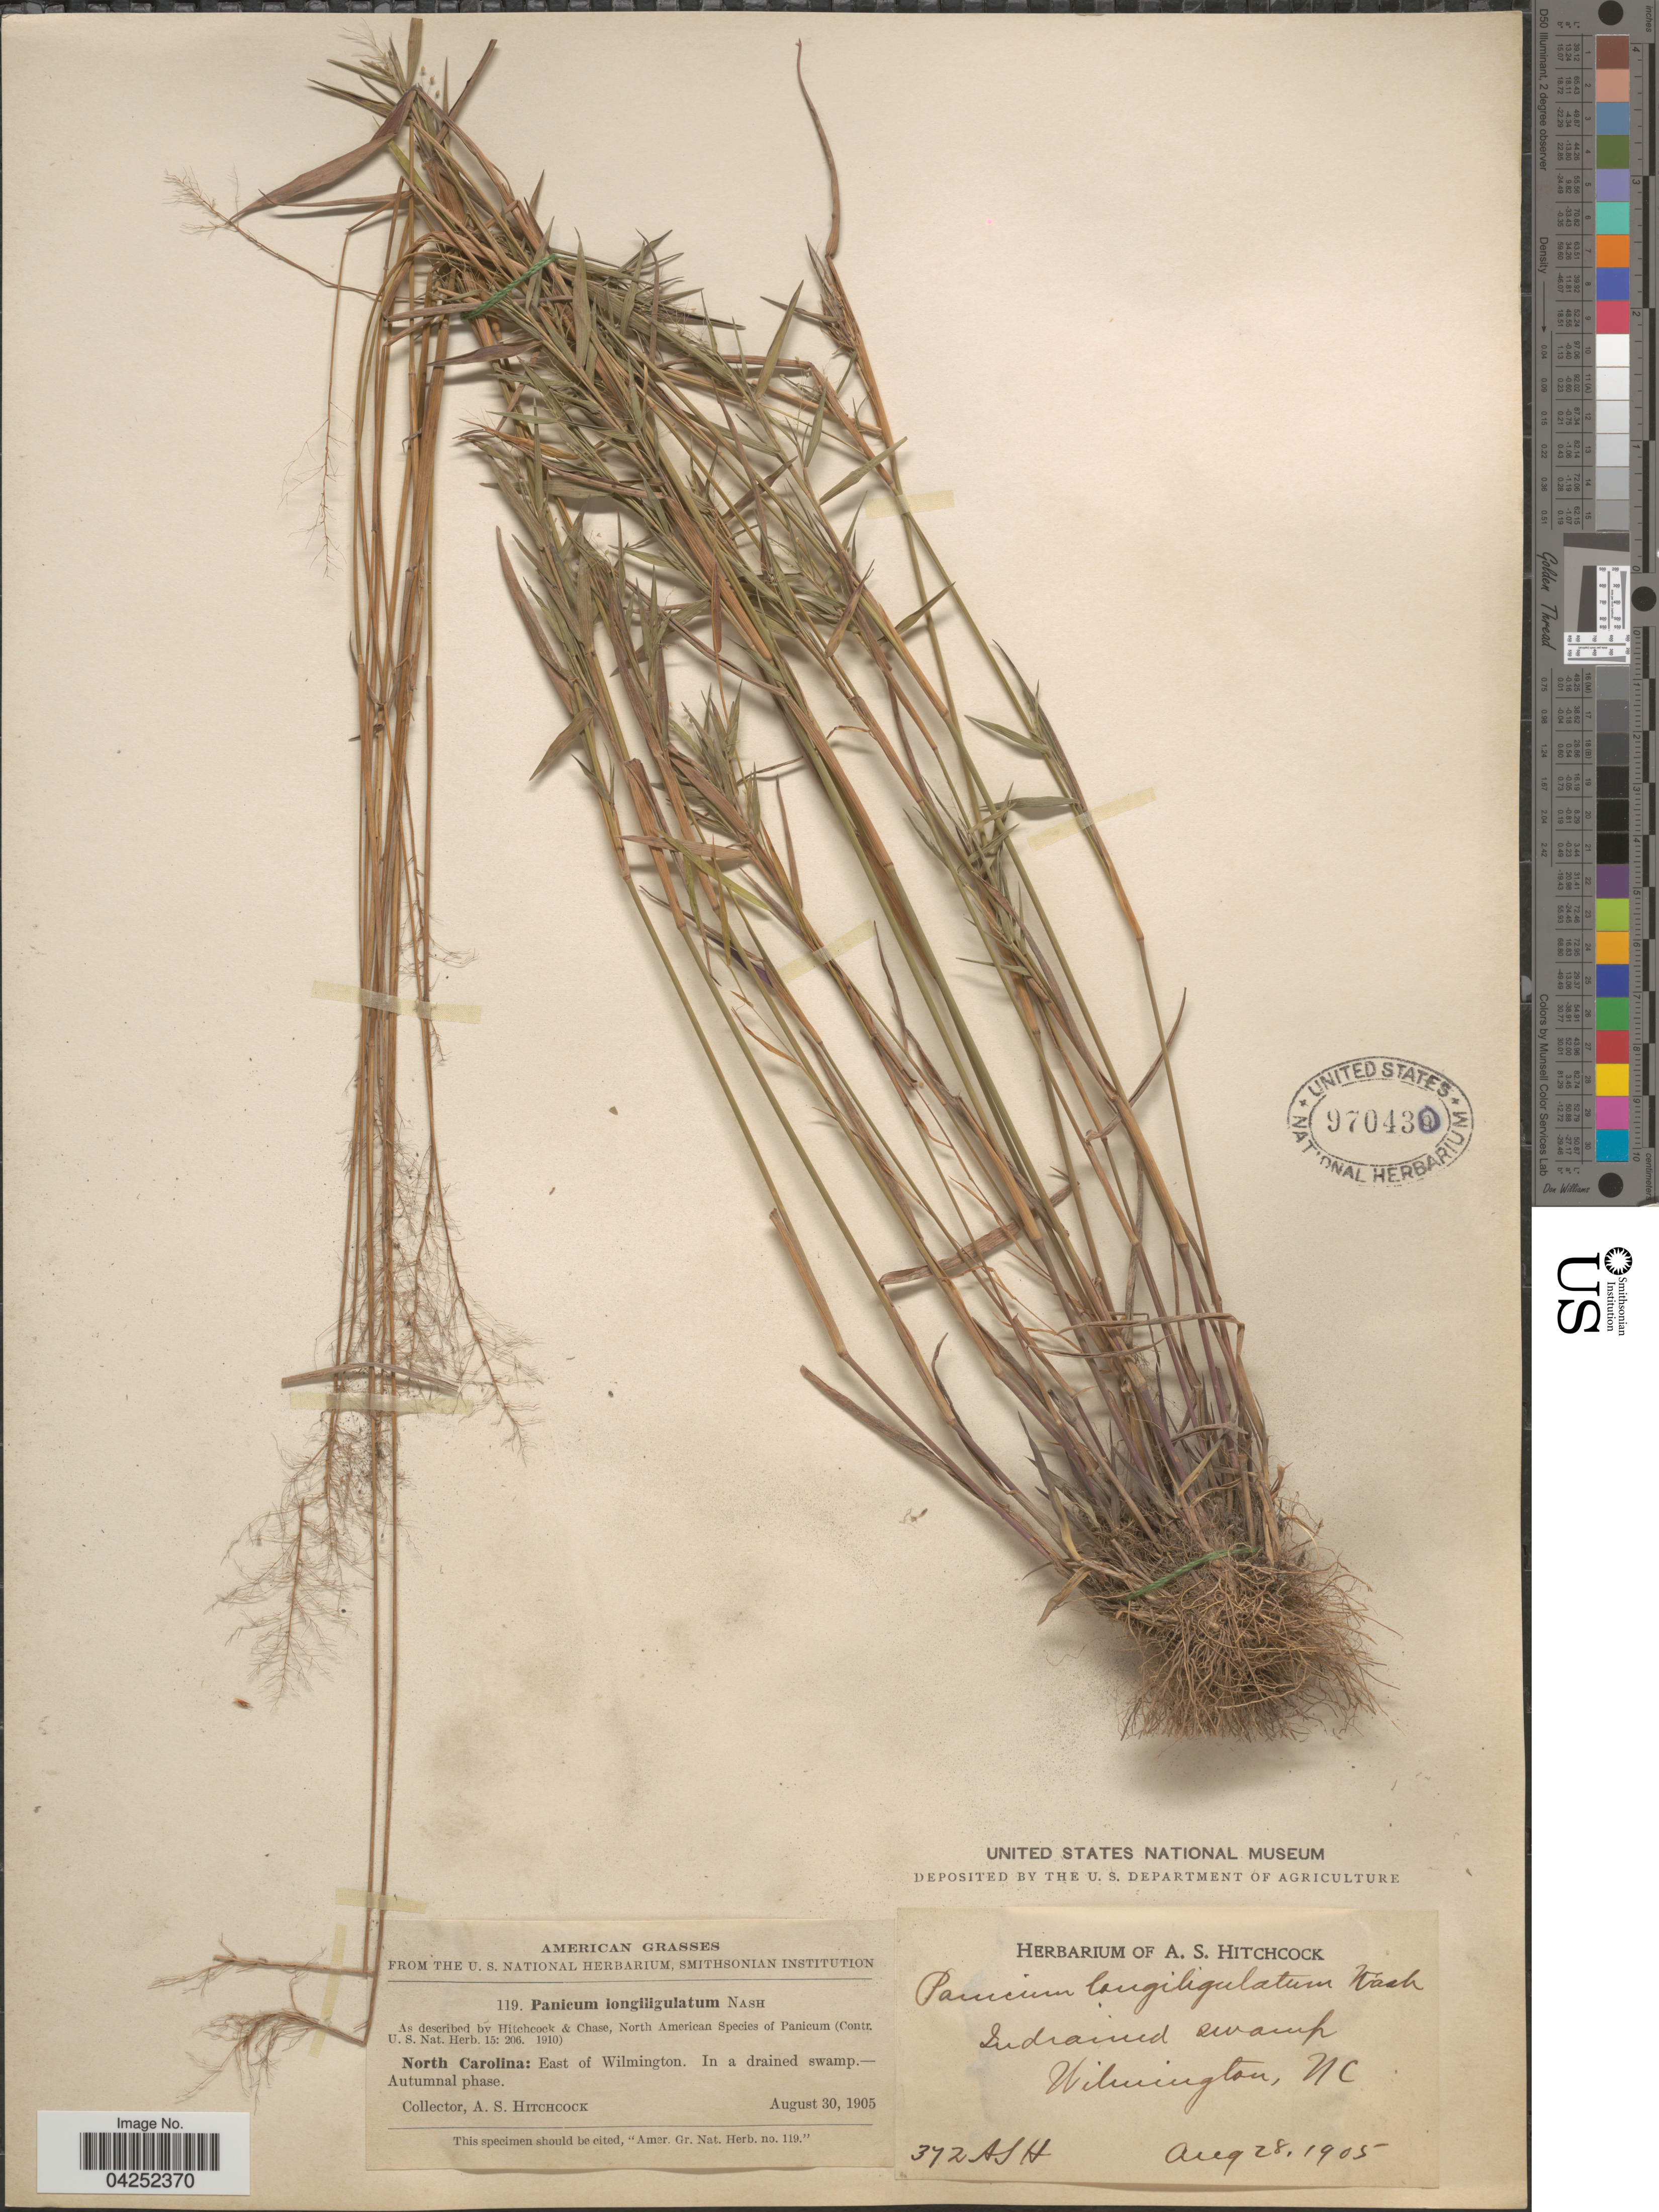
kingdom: Plantae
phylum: Tracheophyta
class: Liliopsida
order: Poales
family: Poaceae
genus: Dichanthelium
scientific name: Dichanthelium acuminatum var. longiligulatum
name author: (Nash) Gould & C.A. Clark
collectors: A. S. Hitchcock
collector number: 372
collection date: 1905-08-28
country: United States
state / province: North Carolina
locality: East of Wilmington.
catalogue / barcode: US 970430